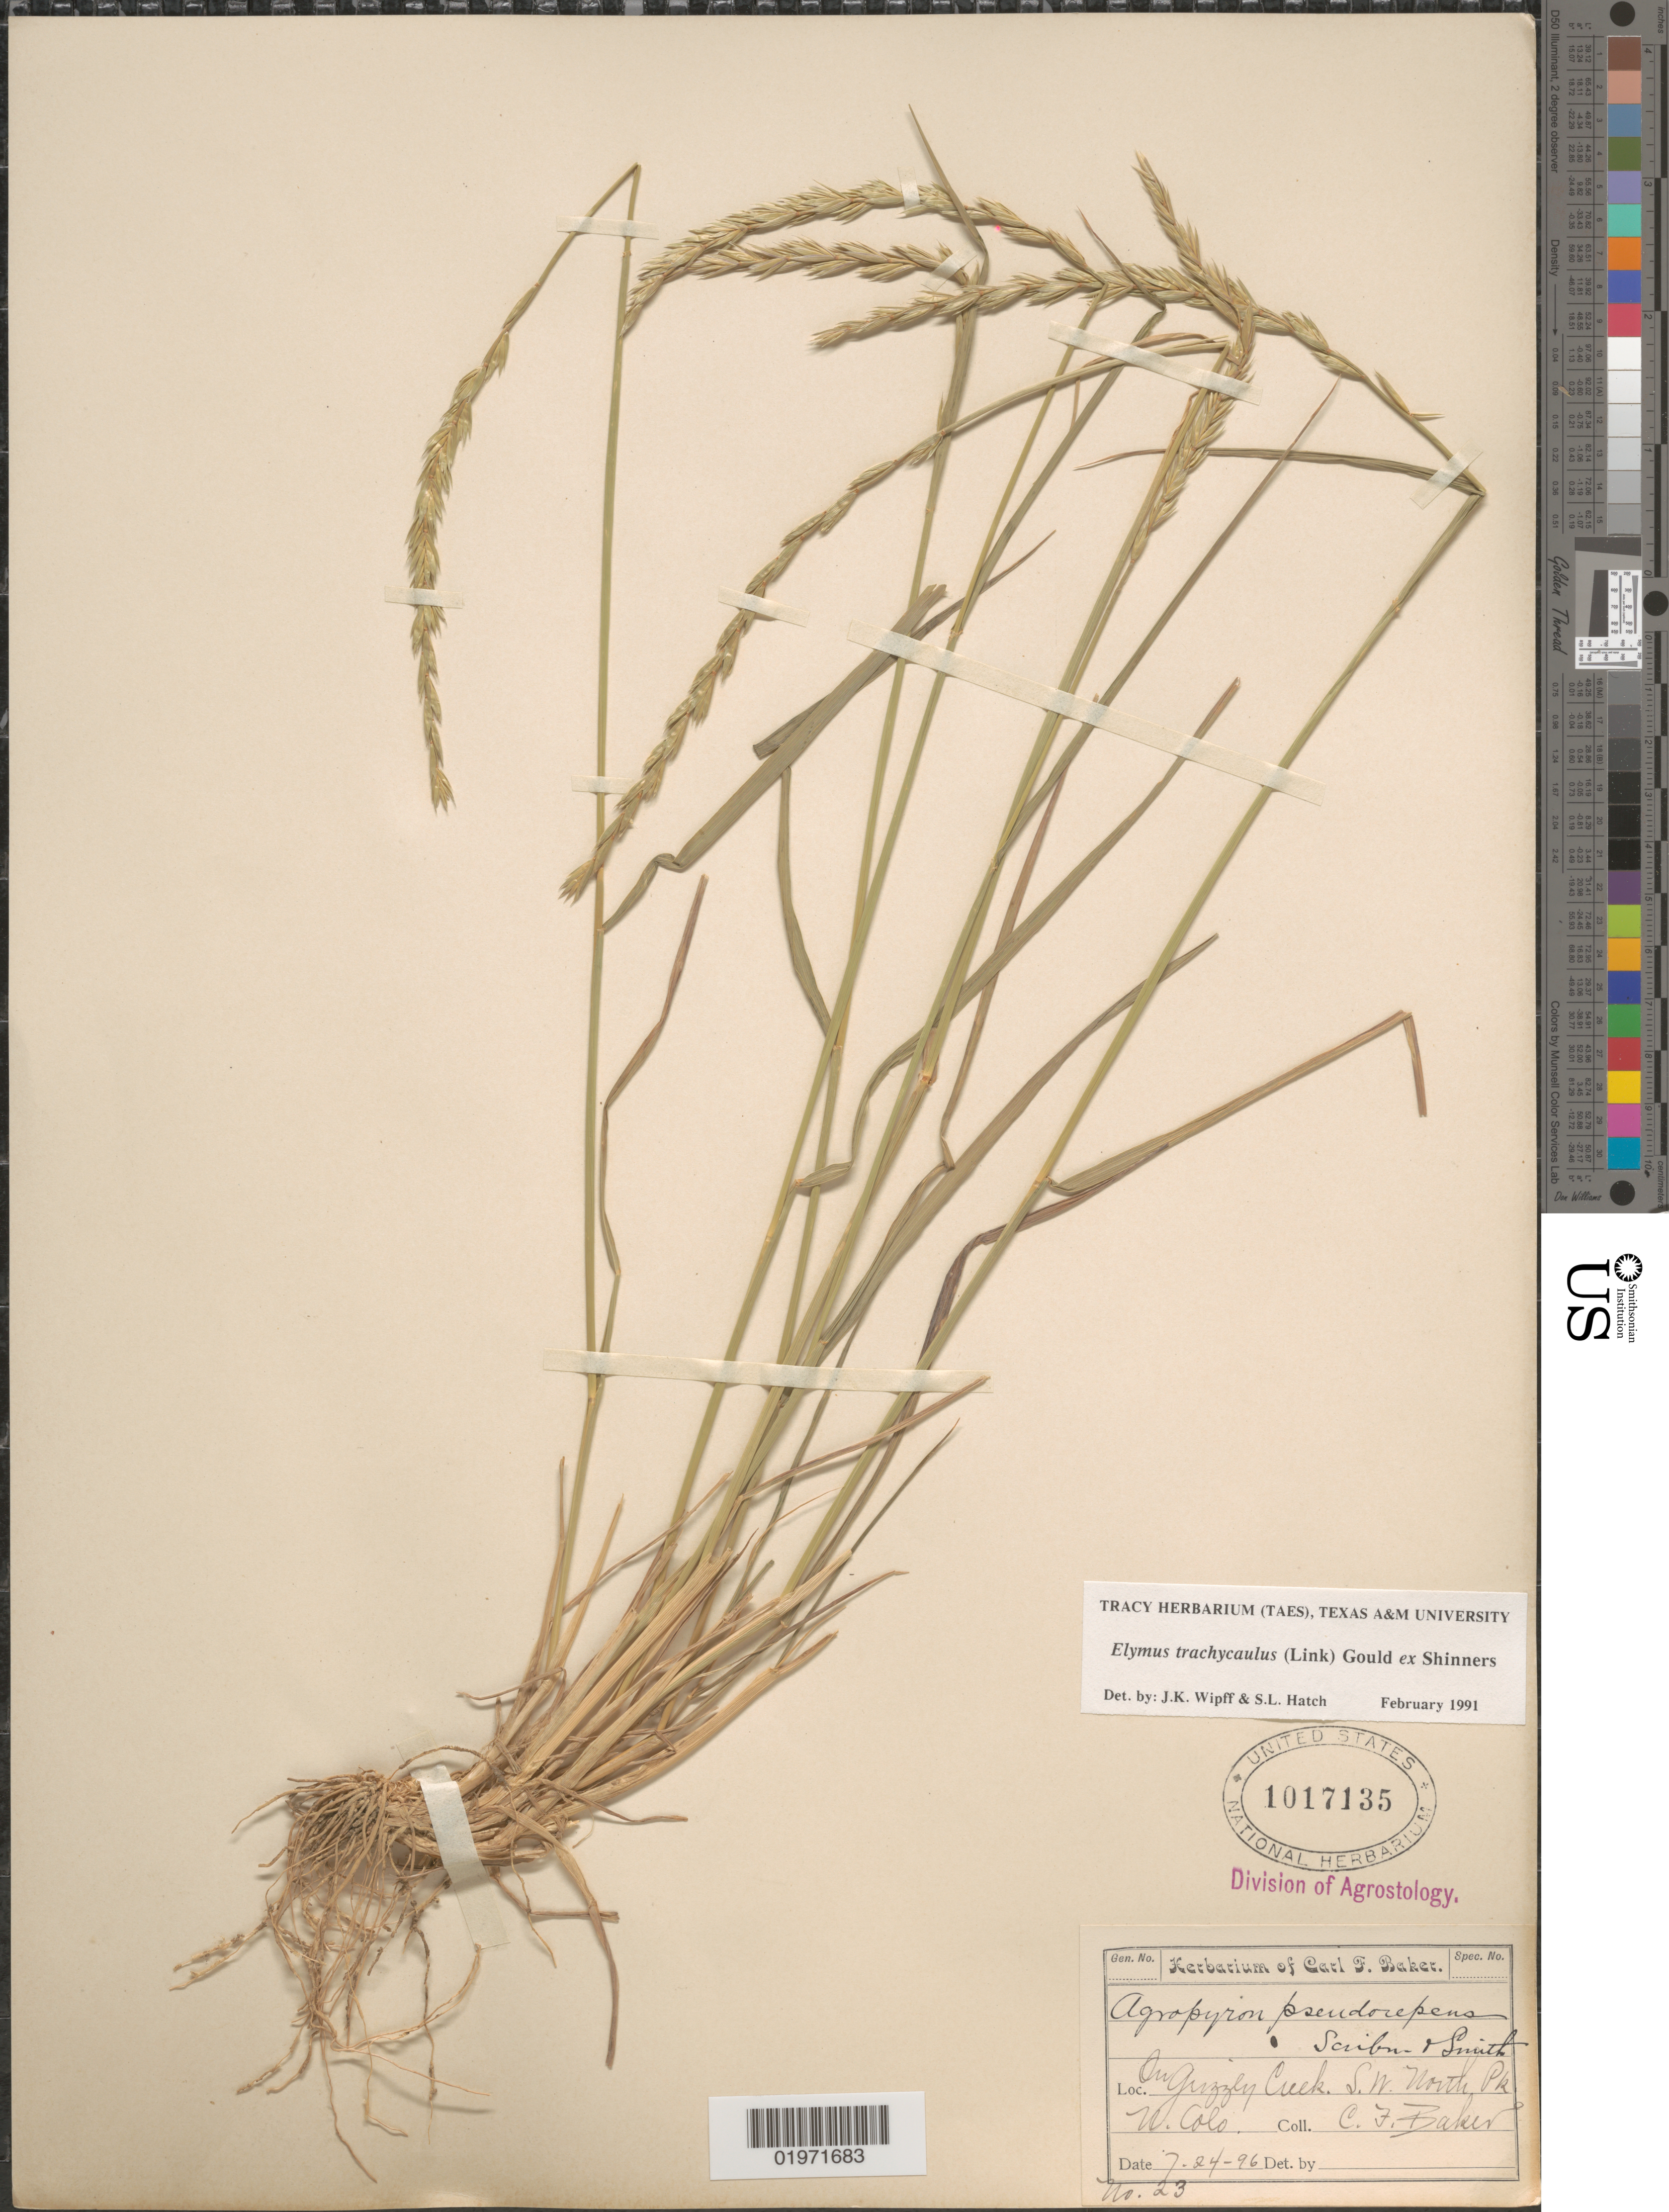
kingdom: Plantae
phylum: Tracheophyta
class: Liliopsida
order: Poales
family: Poaceae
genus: Elymus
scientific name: Elymus trachycaulus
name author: (Link) Gould ex Shinners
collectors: C. F. Baker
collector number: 23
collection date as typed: Transcribed d/m/y: 24/7/96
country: United States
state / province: Colorado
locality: On Grizzly Creek. S. W. North Pk. N. Colo.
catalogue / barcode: US 1017135